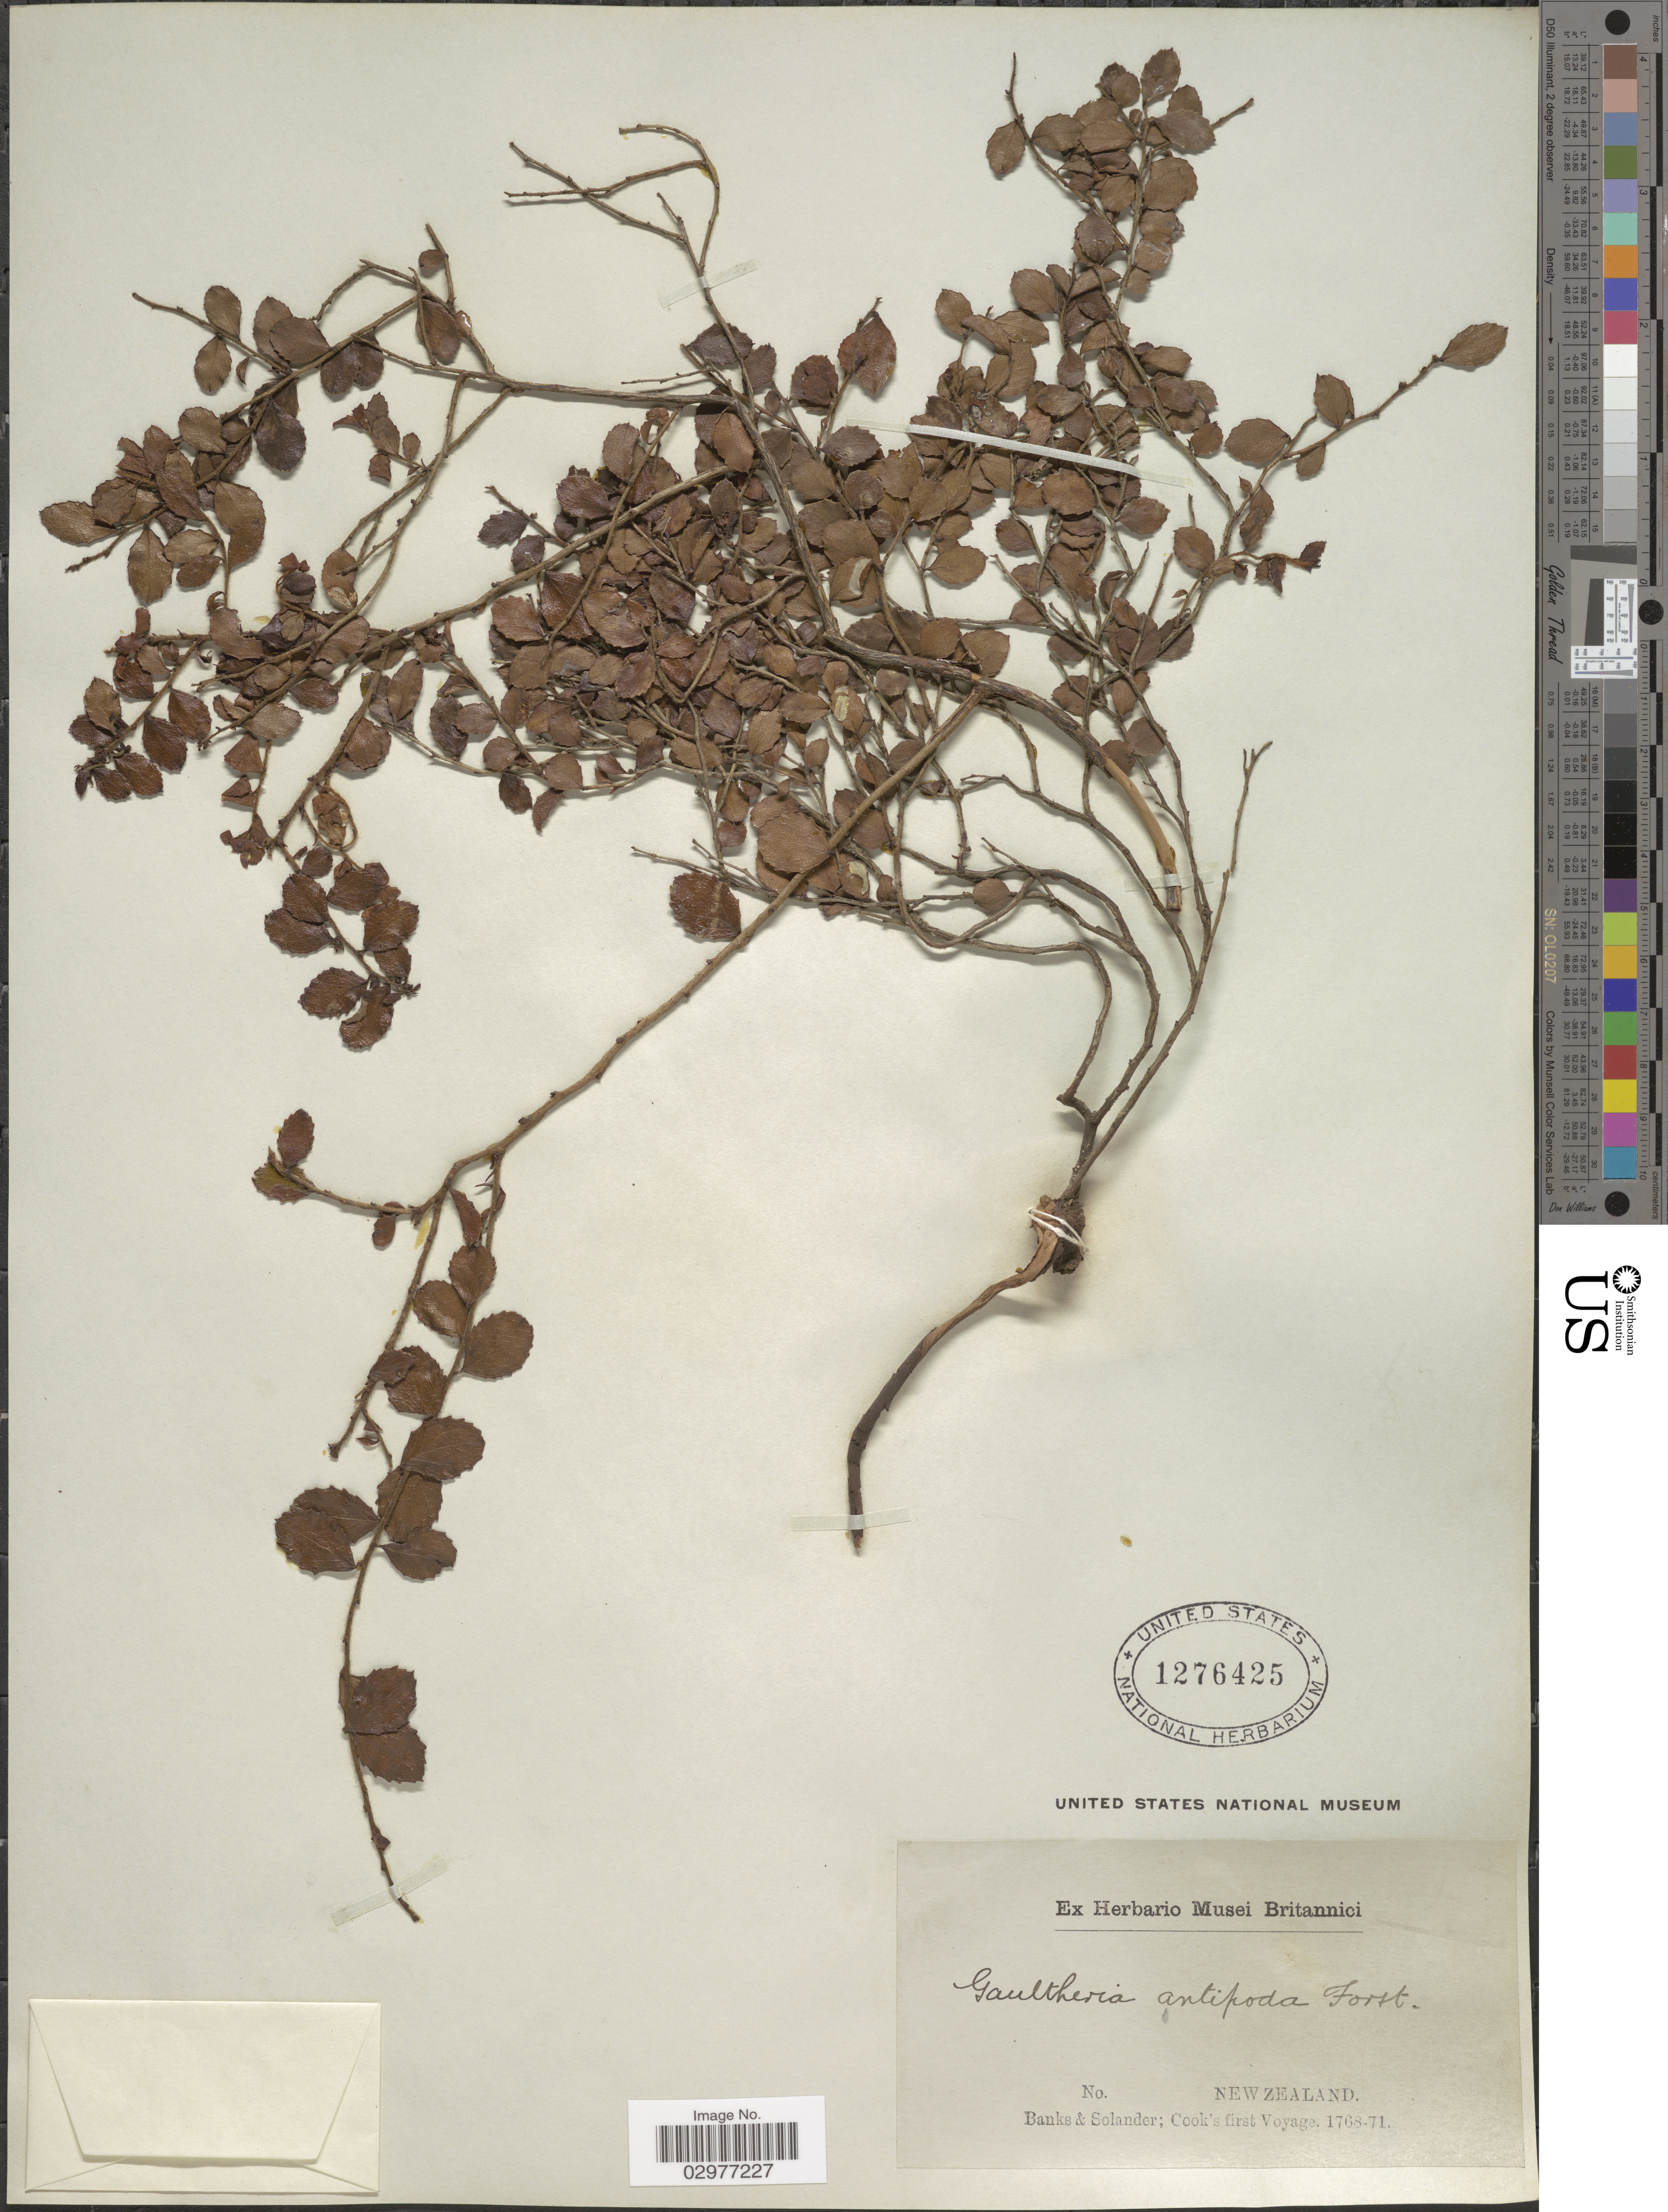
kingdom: Plantae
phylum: Tracheophyta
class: Magnoliopsida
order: Ericales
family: Ericaceae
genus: Gaultheria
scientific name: Gaultheria antipoda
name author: G. Forst.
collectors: -- Banks & -- Solander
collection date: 1768/1771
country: New Zealand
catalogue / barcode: US 1276425